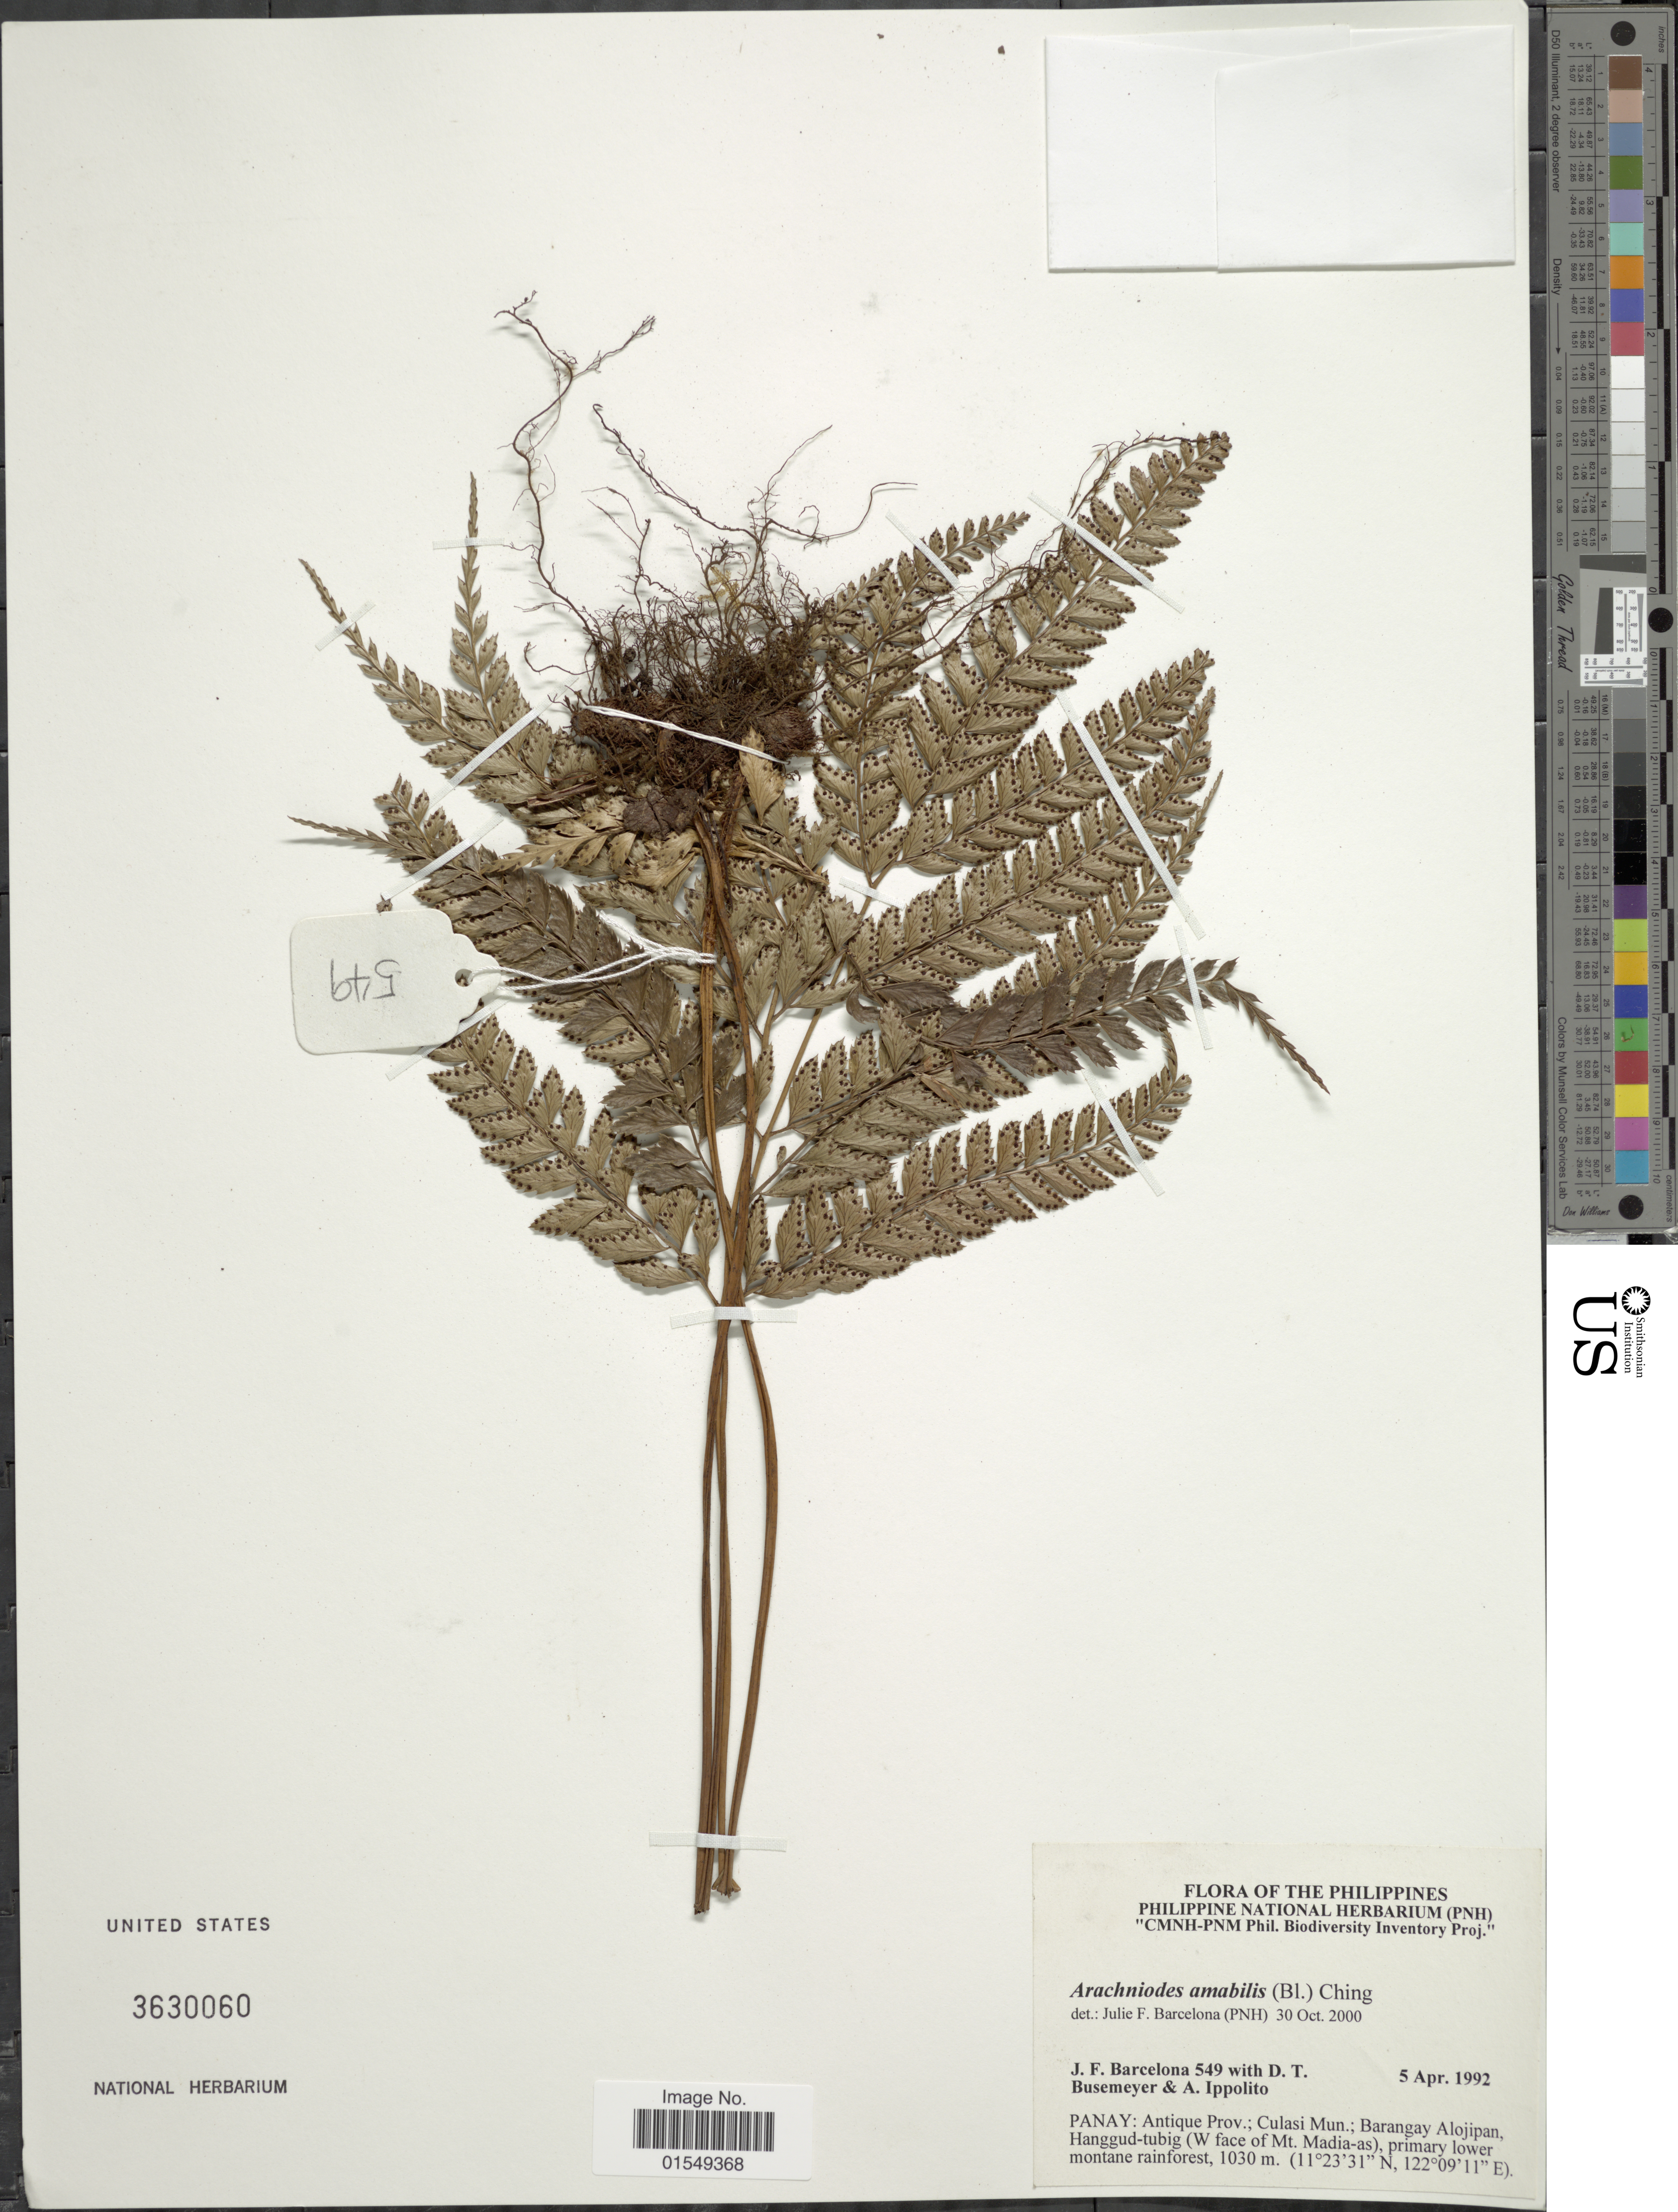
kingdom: Plantae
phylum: Tracheophyta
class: Polypodiopsida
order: Polypodiales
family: Dryopteridaceae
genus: Arachniodes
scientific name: Arachniodes amabilis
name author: (Blume) Tindale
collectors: J. F. Barcelona, D. Busemeyer & A. Ippolito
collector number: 549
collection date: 1992-04-05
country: Philippines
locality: Panay: Antique Prov.; Culasi Mun.; Barangay Alojipan, Hanggud-tubig (W face of Mt. Madia-as)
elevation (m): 1030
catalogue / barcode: US 3630060